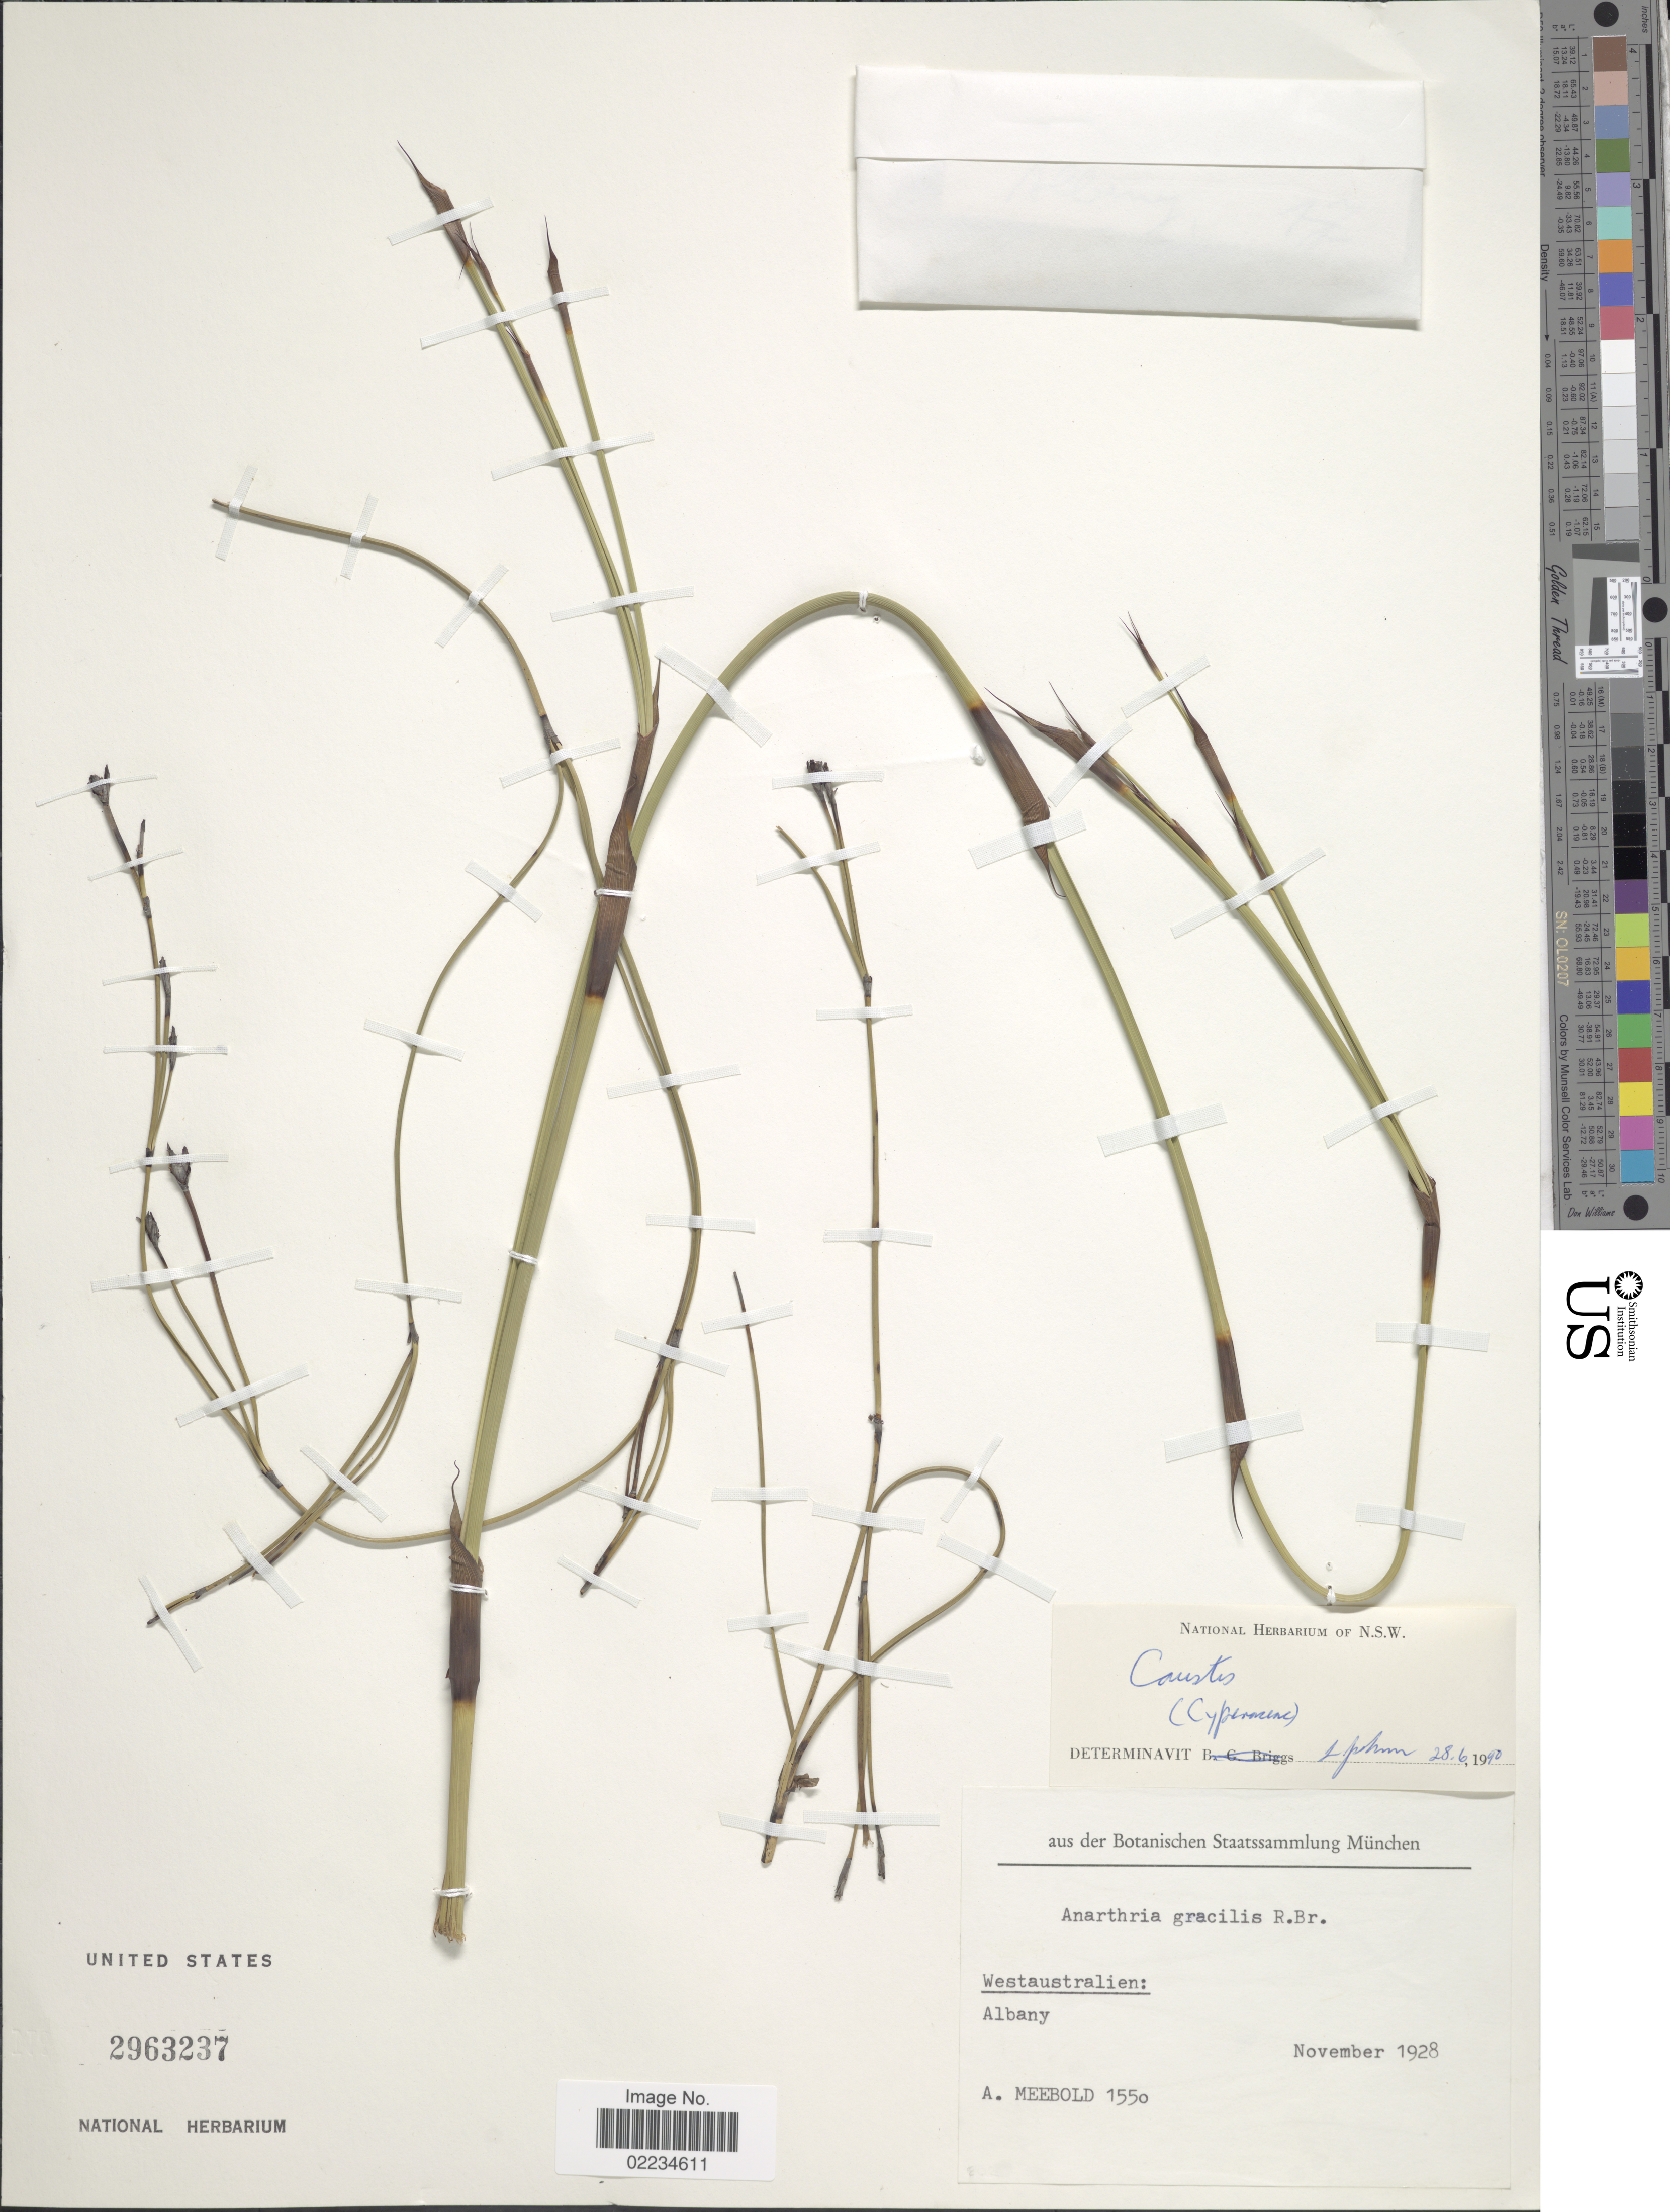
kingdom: Plantae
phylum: Tracheophyta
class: Liliopsida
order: Poales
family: Cyperaceae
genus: Caustis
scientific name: Caustis flexuosa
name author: R. Br.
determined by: Strong, Mark T., (BOT), Smithsonian Institution - National Museum of Natural History (UNITED STATES)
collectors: A. Meebold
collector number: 1550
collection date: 1928-11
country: Australia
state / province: Western Australia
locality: Albany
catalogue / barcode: US 2963237